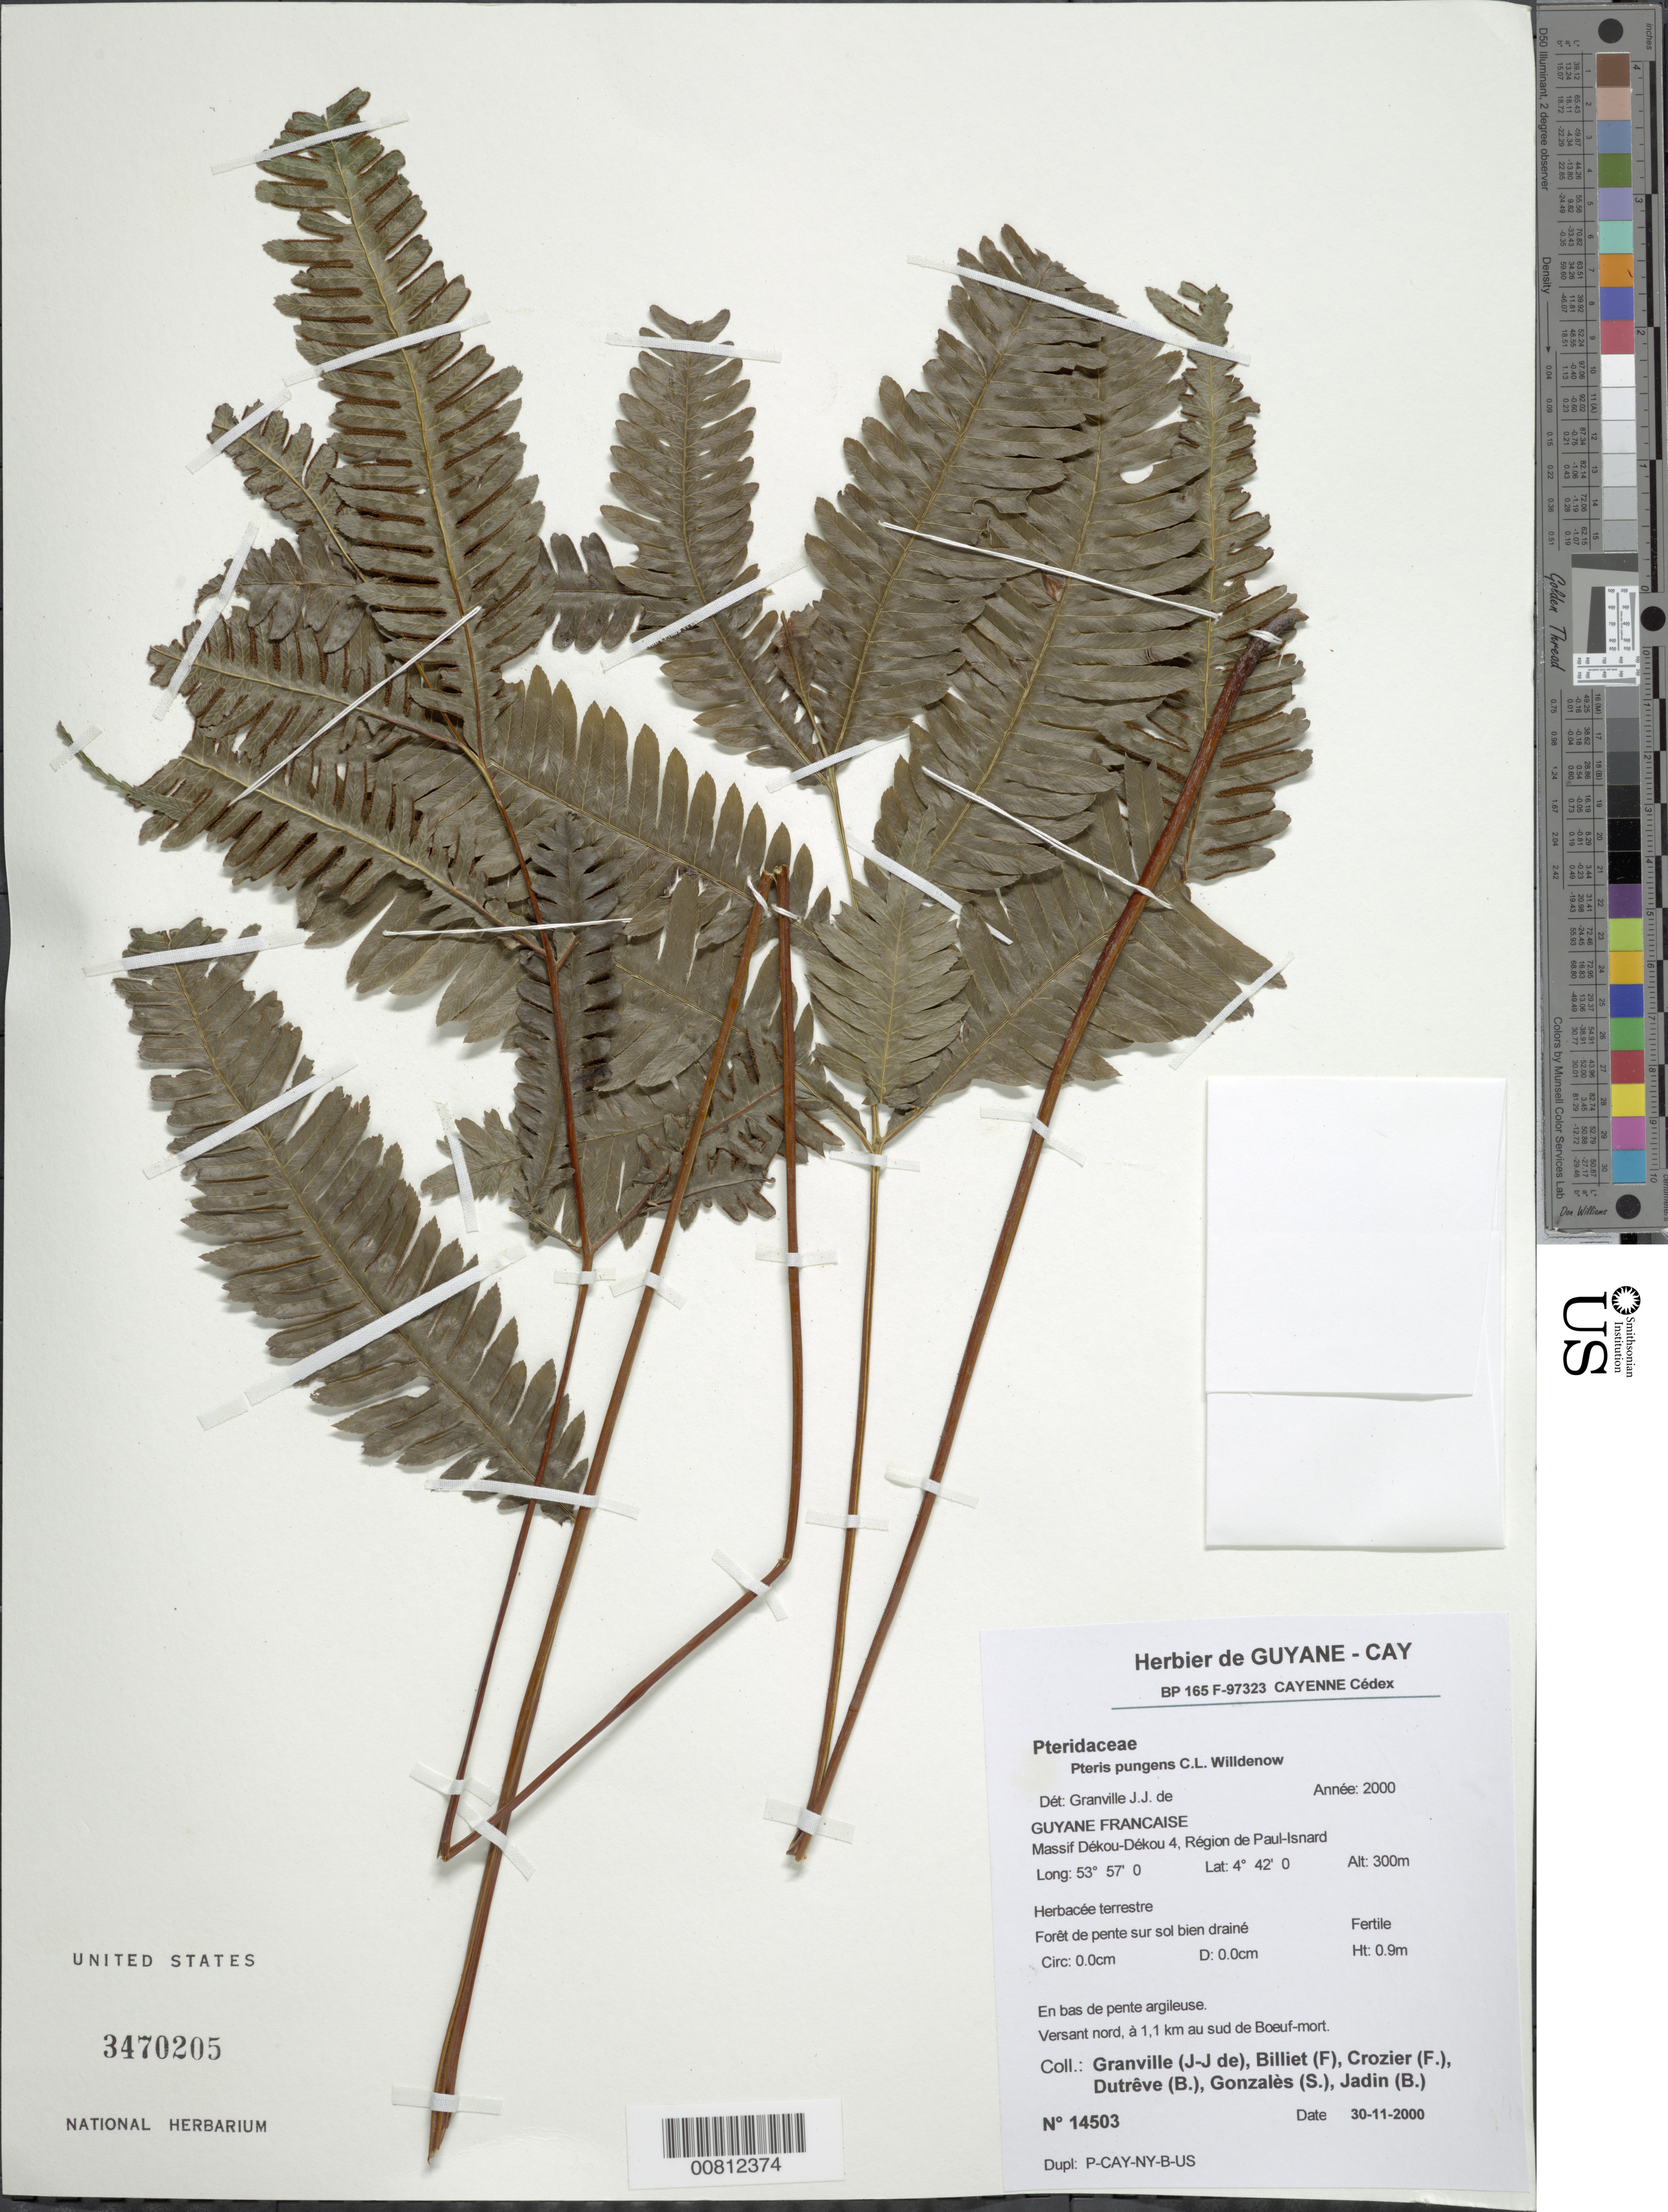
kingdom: Plantae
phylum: Tracheophyta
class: Polypodiopsida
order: Polypodiales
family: Pteridaceae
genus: Pteris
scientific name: Pteris pungens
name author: Willd.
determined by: Granville, J. J. de, (CAY), Institut de Recherche pour le Developpement (IRD) (FRENCH GUIANA)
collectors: J.-J. de Granville, F. Billiet, F. Crozier, B. Dutrêve, S. Gonzales & B. Jadin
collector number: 14503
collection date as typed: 30-Nov-00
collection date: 2000-11-30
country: French Guiana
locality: Massif Dékou-Dékou 5, région de Paul-Isnard; 1.1 km au sud de Boeuf-Mort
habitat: Forêt de pente dur soi bien draine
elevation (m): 300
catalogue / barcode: US 3470205